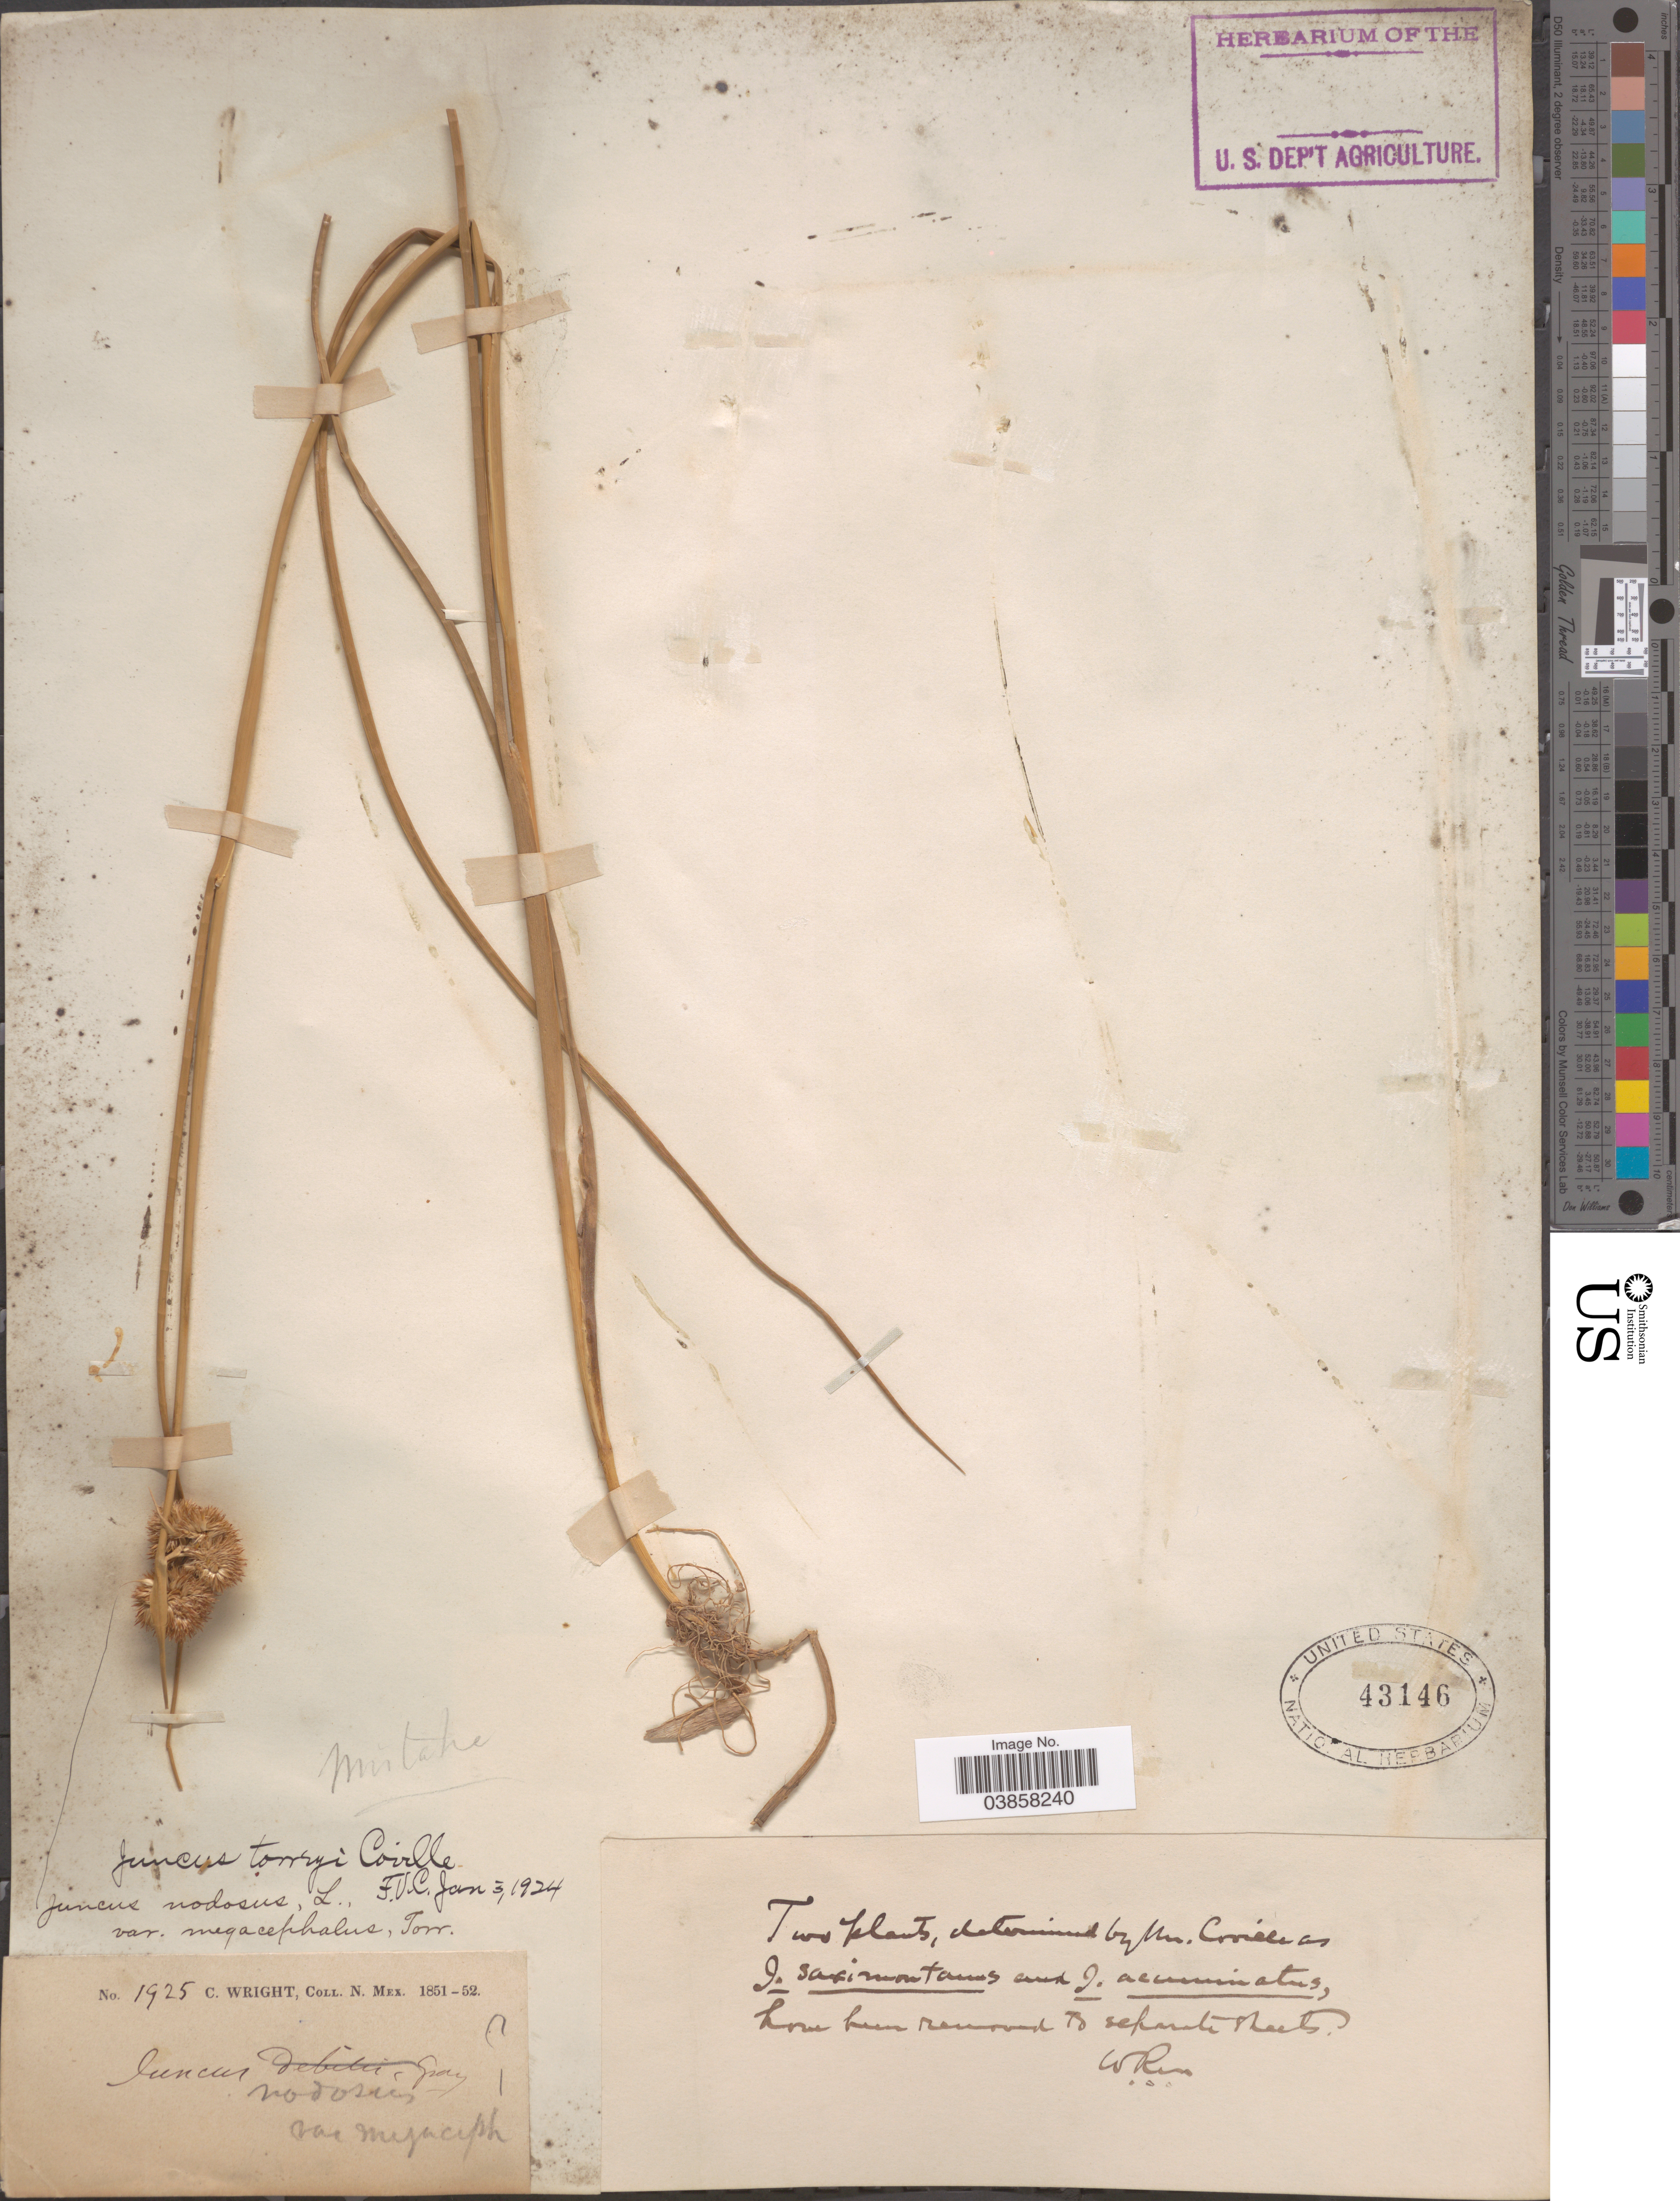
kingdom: Plantae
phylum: Tracheophyta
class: Liliopsida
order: Poales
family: Juncaceae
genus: Juncus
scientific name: Juncus torreyi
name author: Coville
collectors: C. Wright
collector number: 1925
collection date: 1851/1852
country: United States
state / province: New Mexico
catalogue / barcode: US 43146